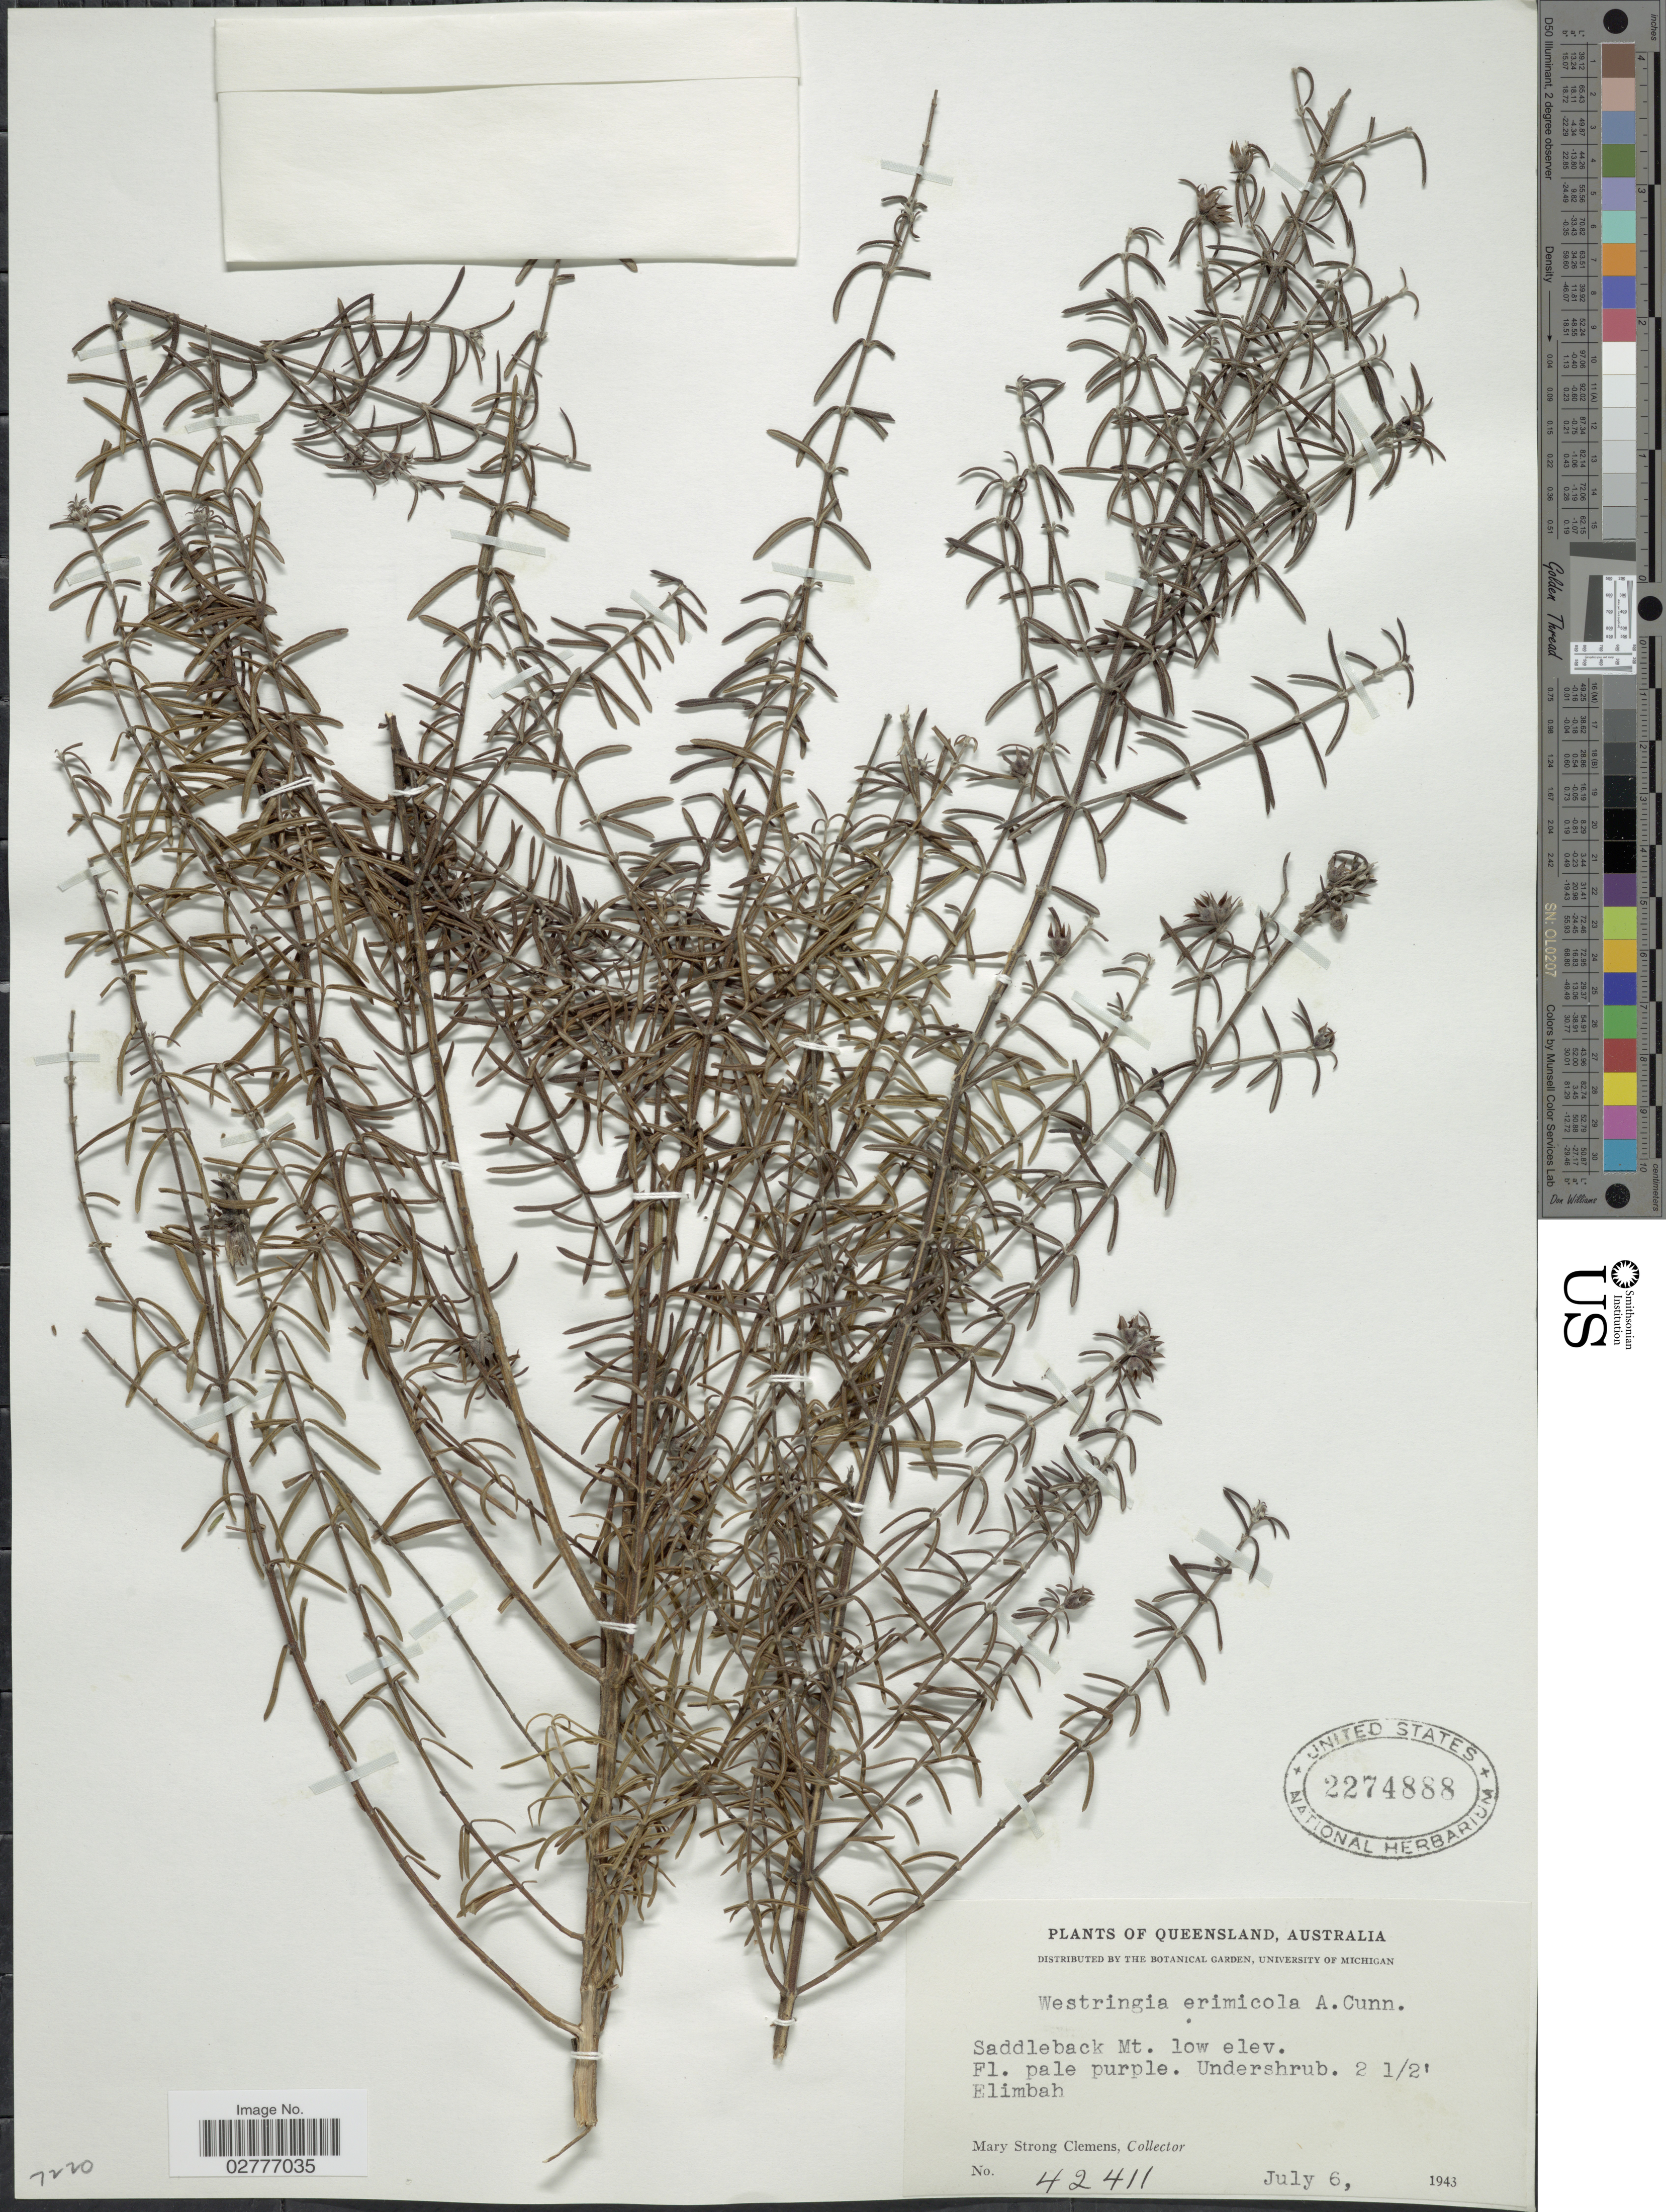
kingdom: Plantae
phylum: Tracheophyta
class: Magnoliopsida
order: Lamiales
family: Lamiaceae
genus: Westringia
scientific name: Westringia eremicola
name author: A. Cunn. ex Benth.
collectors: M. S. Clemens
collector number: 42411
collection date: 1943-07-06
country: Australia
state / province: Queensland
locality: Saddleback Mt.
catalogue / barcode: US 2274888